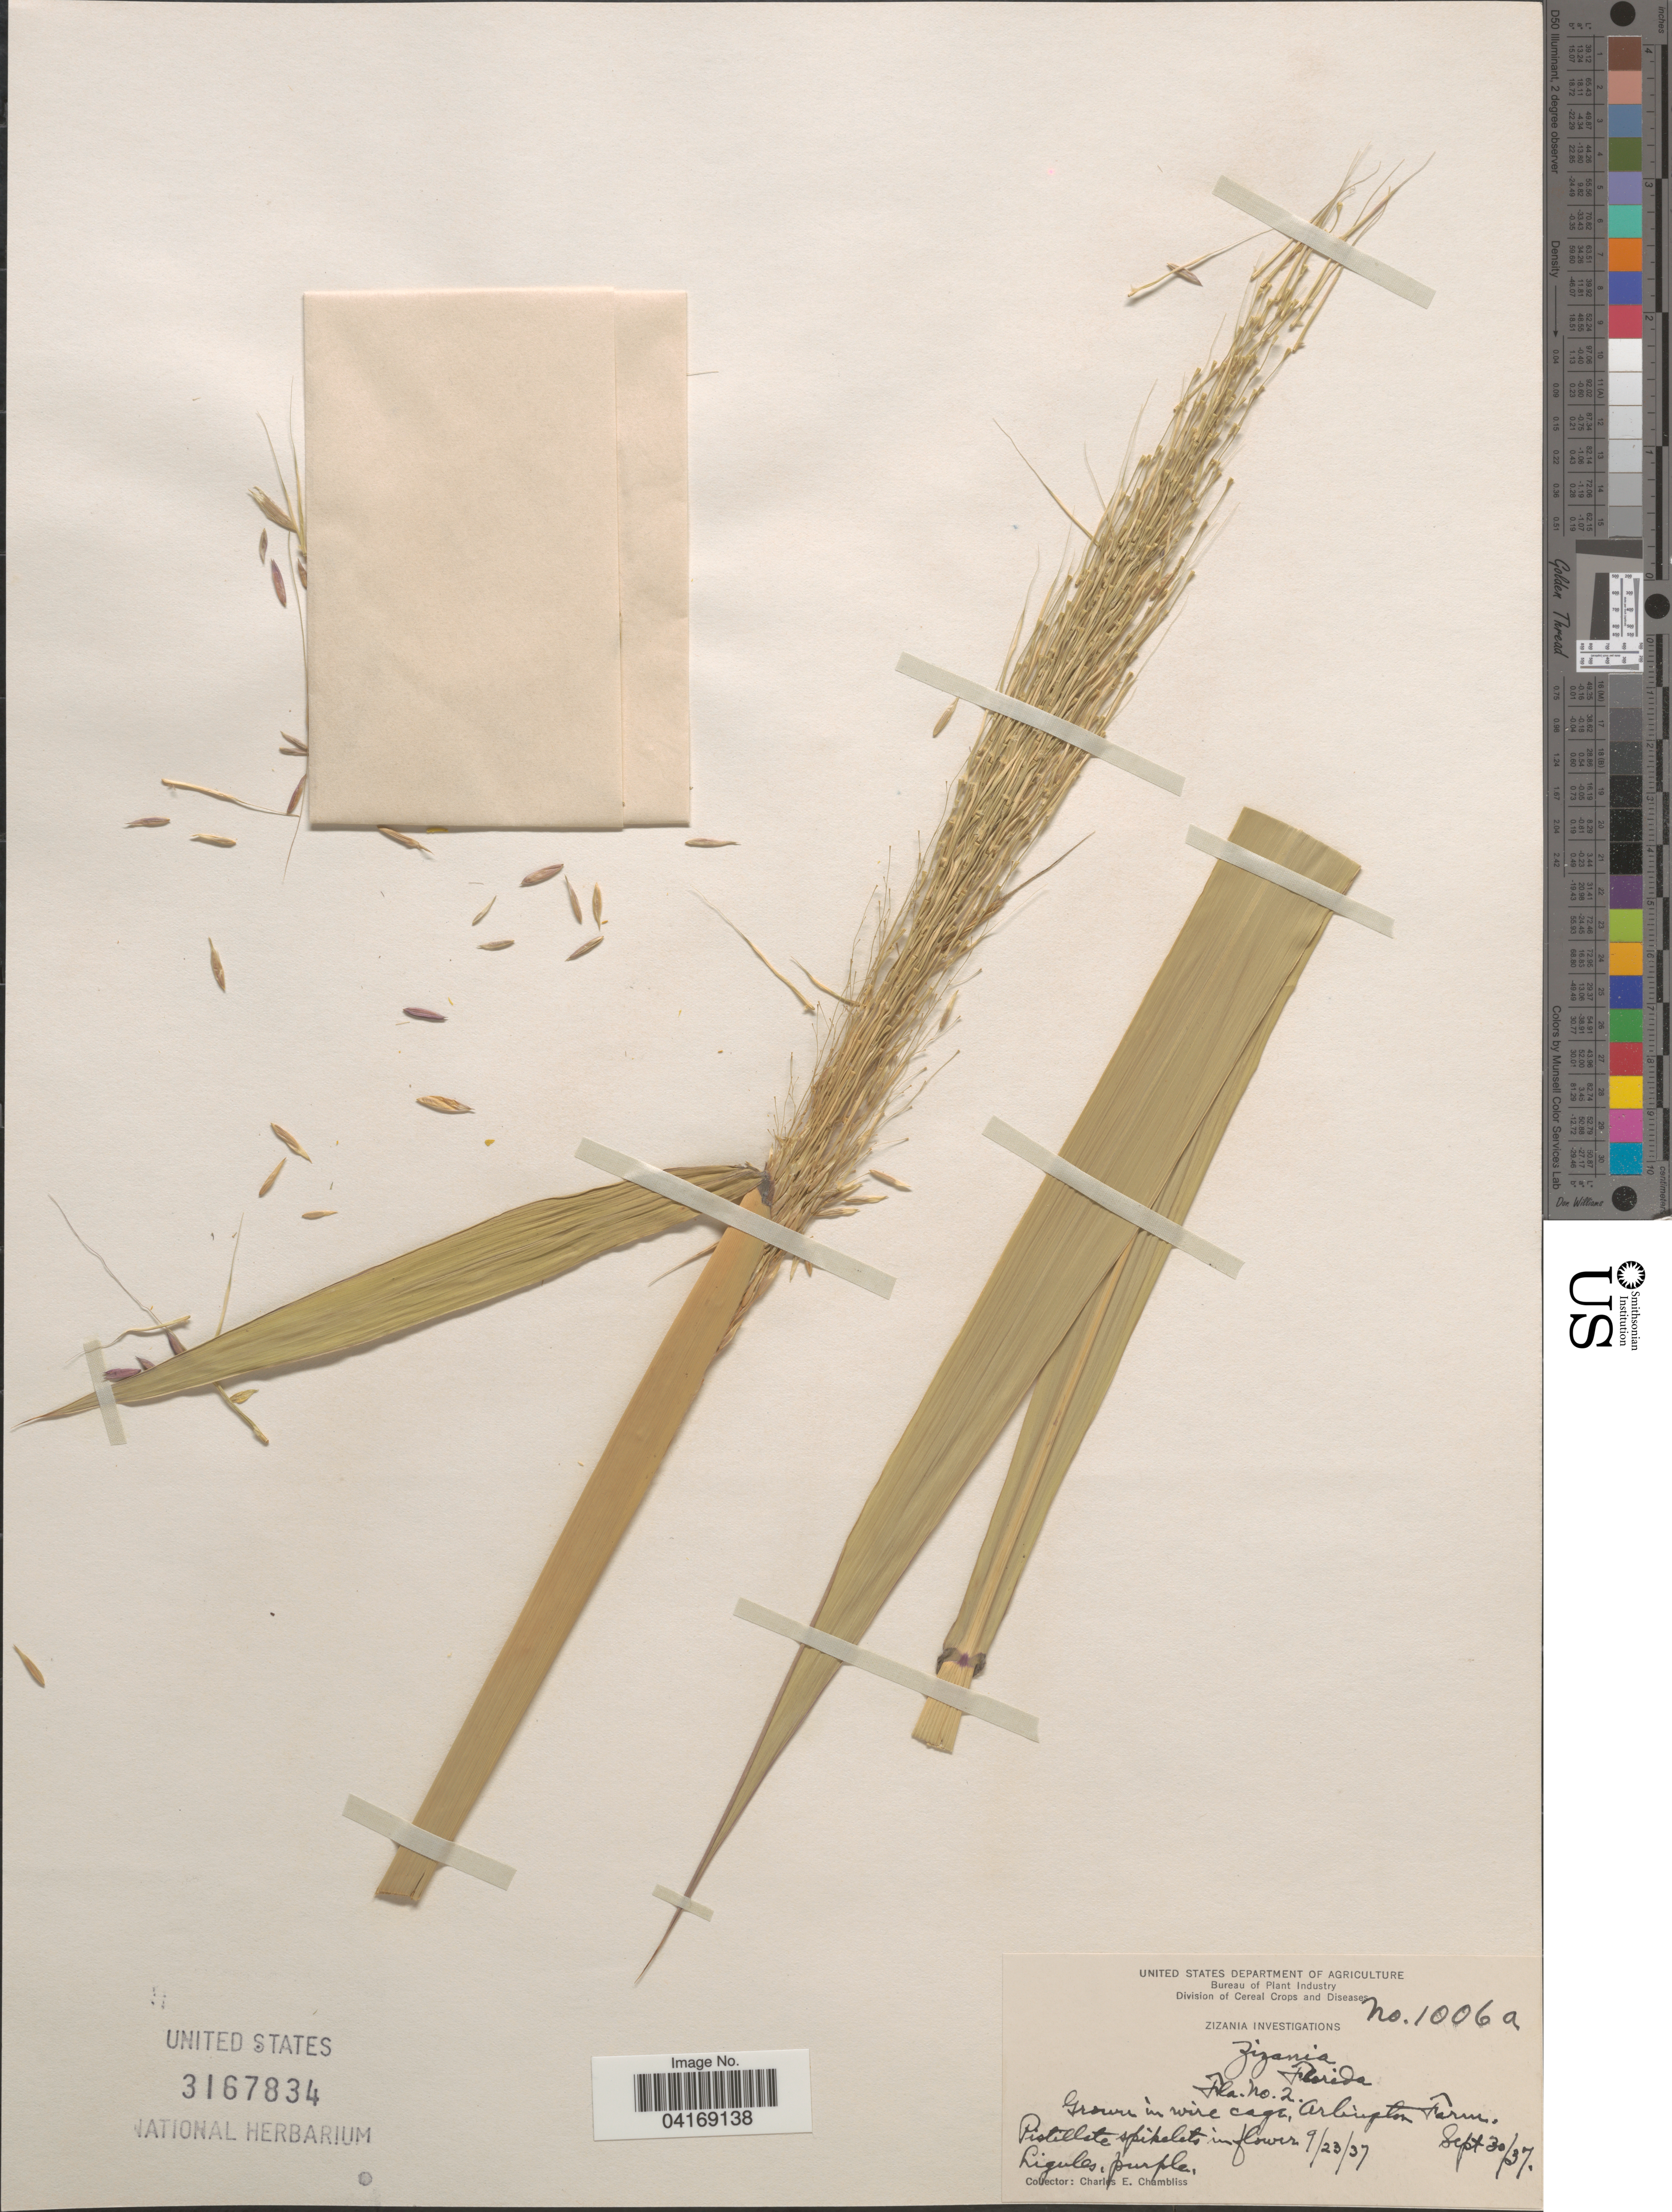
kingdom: Plantae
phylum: Tracheophyta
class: Liliopsida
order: Poales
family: Poaceae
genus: Zizania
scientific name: Zizania sp.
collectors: C. Chambliss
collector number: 1006a/2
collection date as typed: Transcribed d/m/y: 30/9/37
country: United States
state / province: Florida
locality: Arlington Farm.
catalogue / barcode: US 3167834